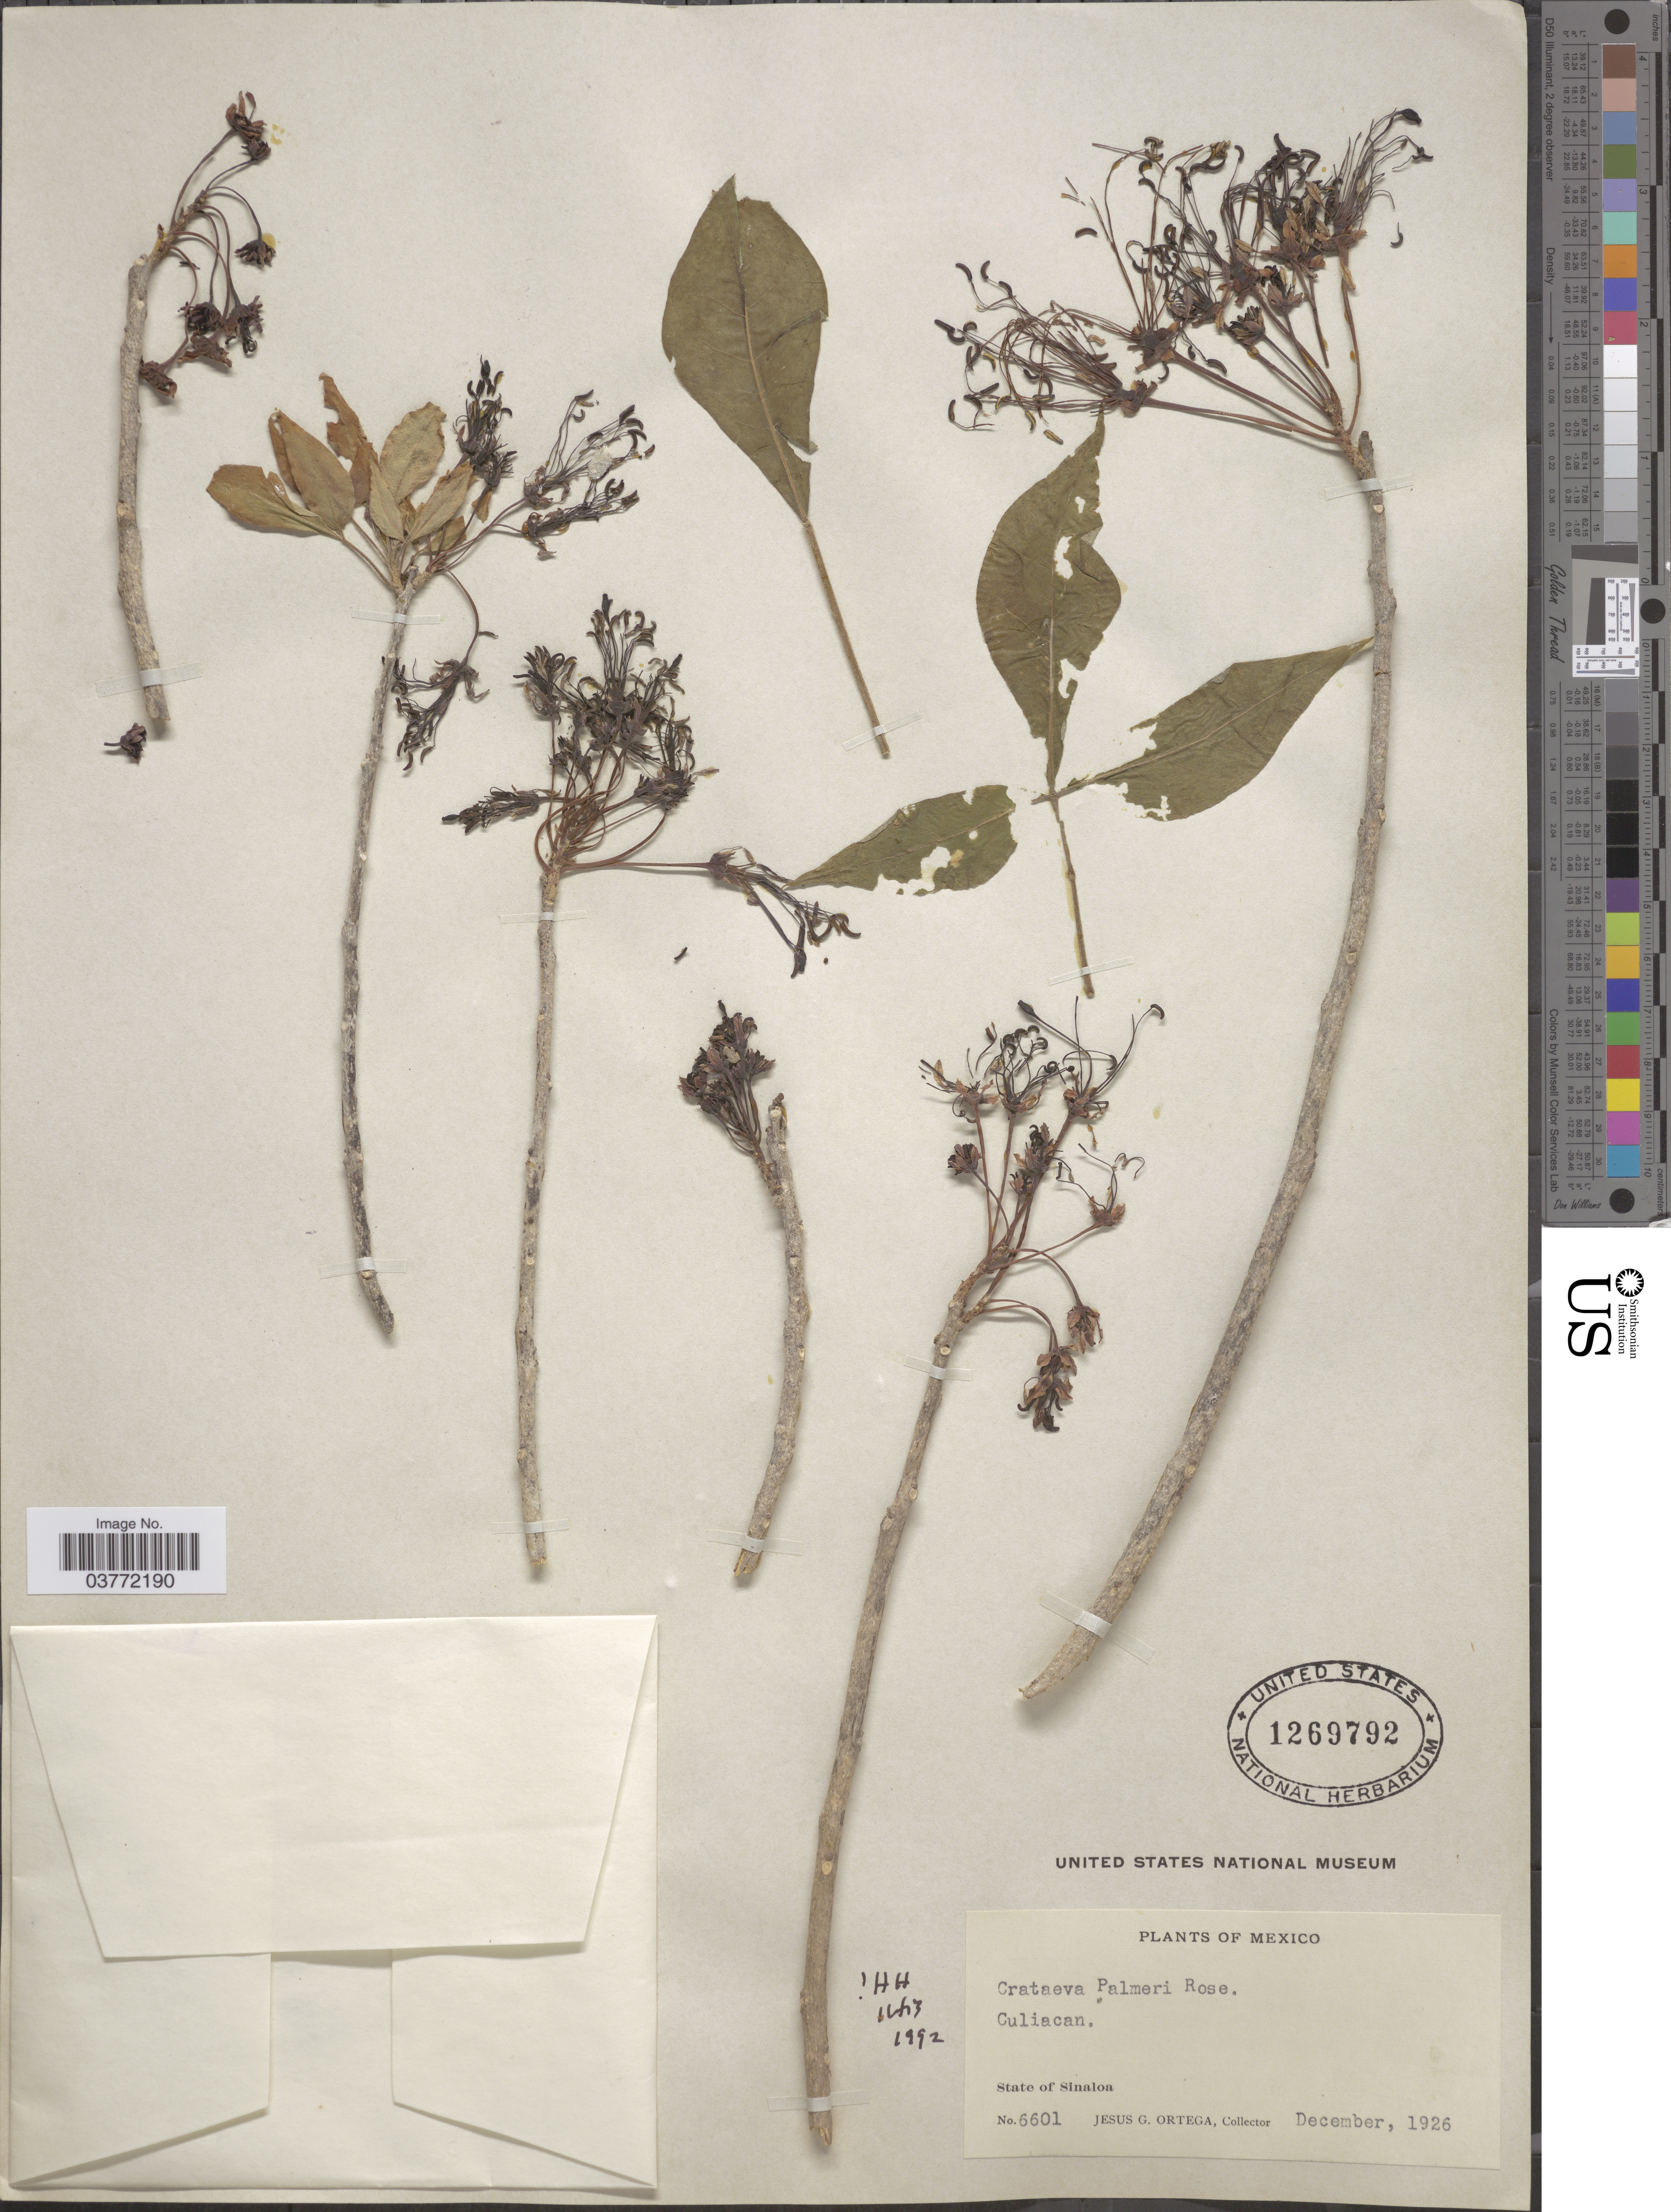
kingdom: Plantae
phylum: Tracheophyta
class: Magnoliopsida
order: Brassicales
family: Capparaceae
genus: Crateva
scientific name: Crateva palmeri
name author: Rose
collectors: J. Ortega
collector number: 6601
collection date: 1926-12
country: Mexico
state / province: Sinaloa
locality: Culiacan.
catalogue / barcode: US 1269792